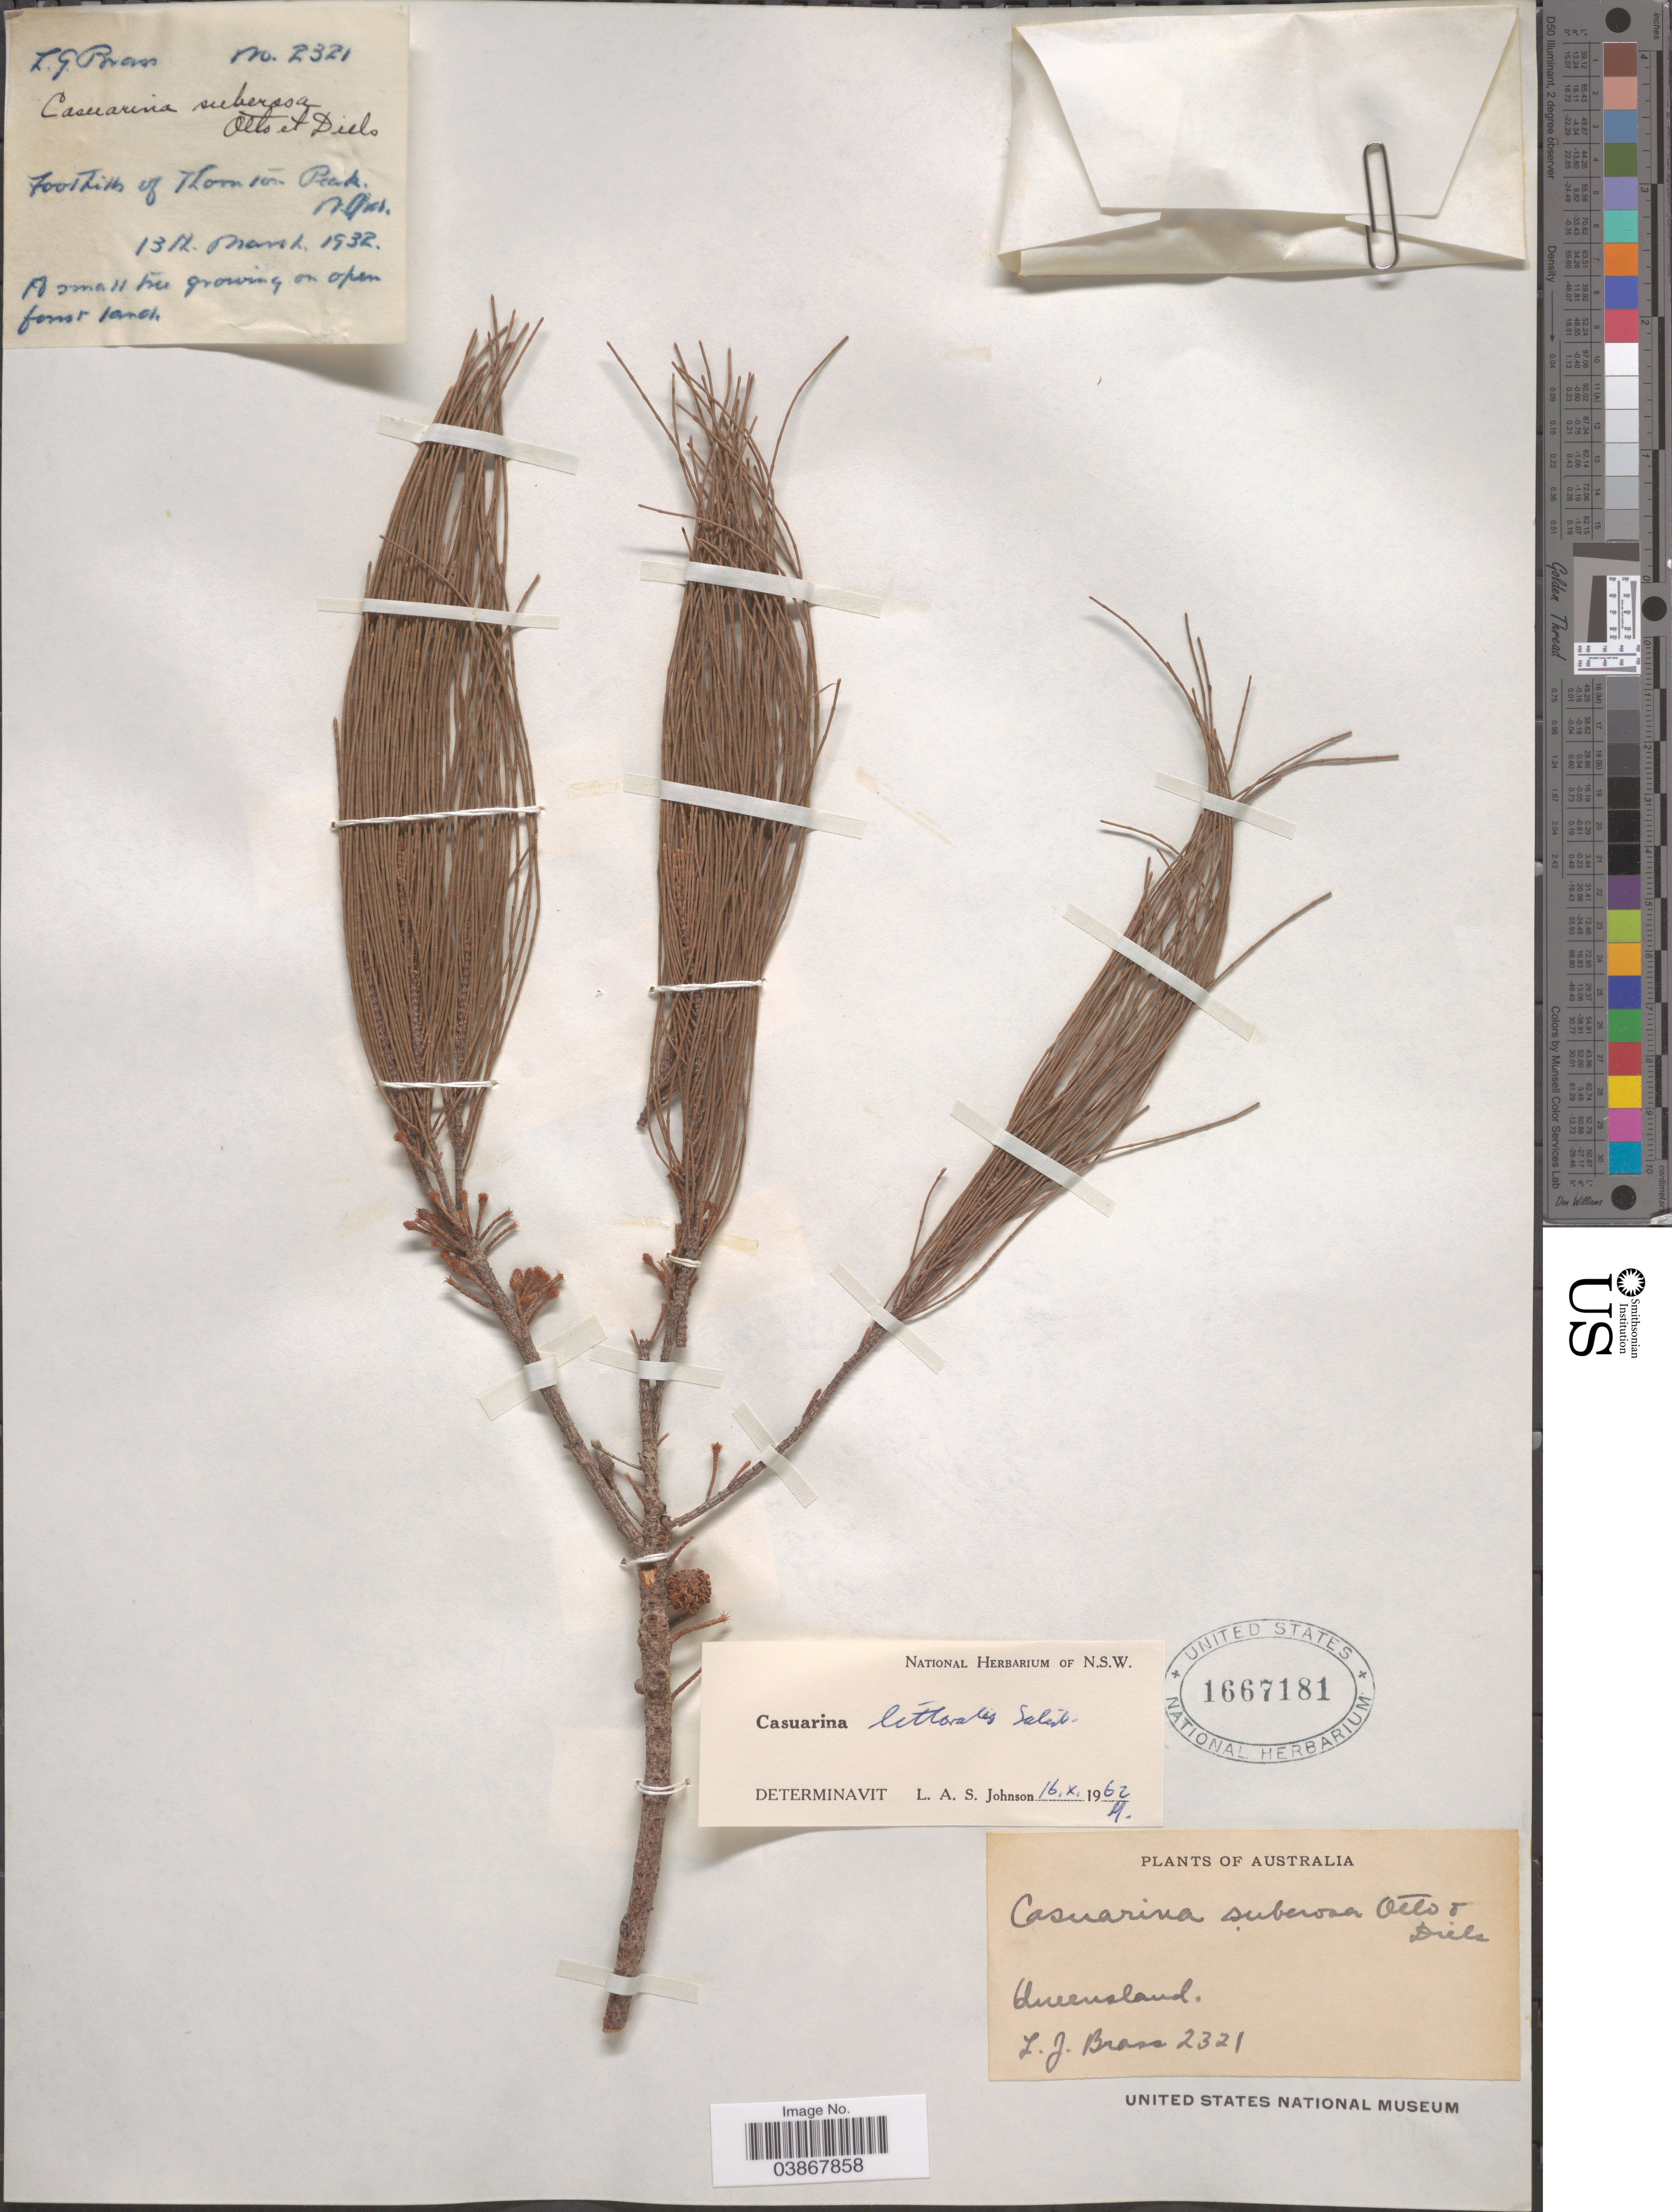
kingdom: Plantae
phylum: Tracheophyta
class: Magnoliopsida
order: Fagales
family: Casuarinaceae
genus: Casuarina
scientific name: Casuarina littoralis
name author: Salisb.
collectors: L. J. Brass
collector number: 2321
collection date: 1932-03-13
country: Australia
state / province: Queensland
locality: Foothills of Thornton Peak. N. Qns.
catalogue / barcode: US 1667181